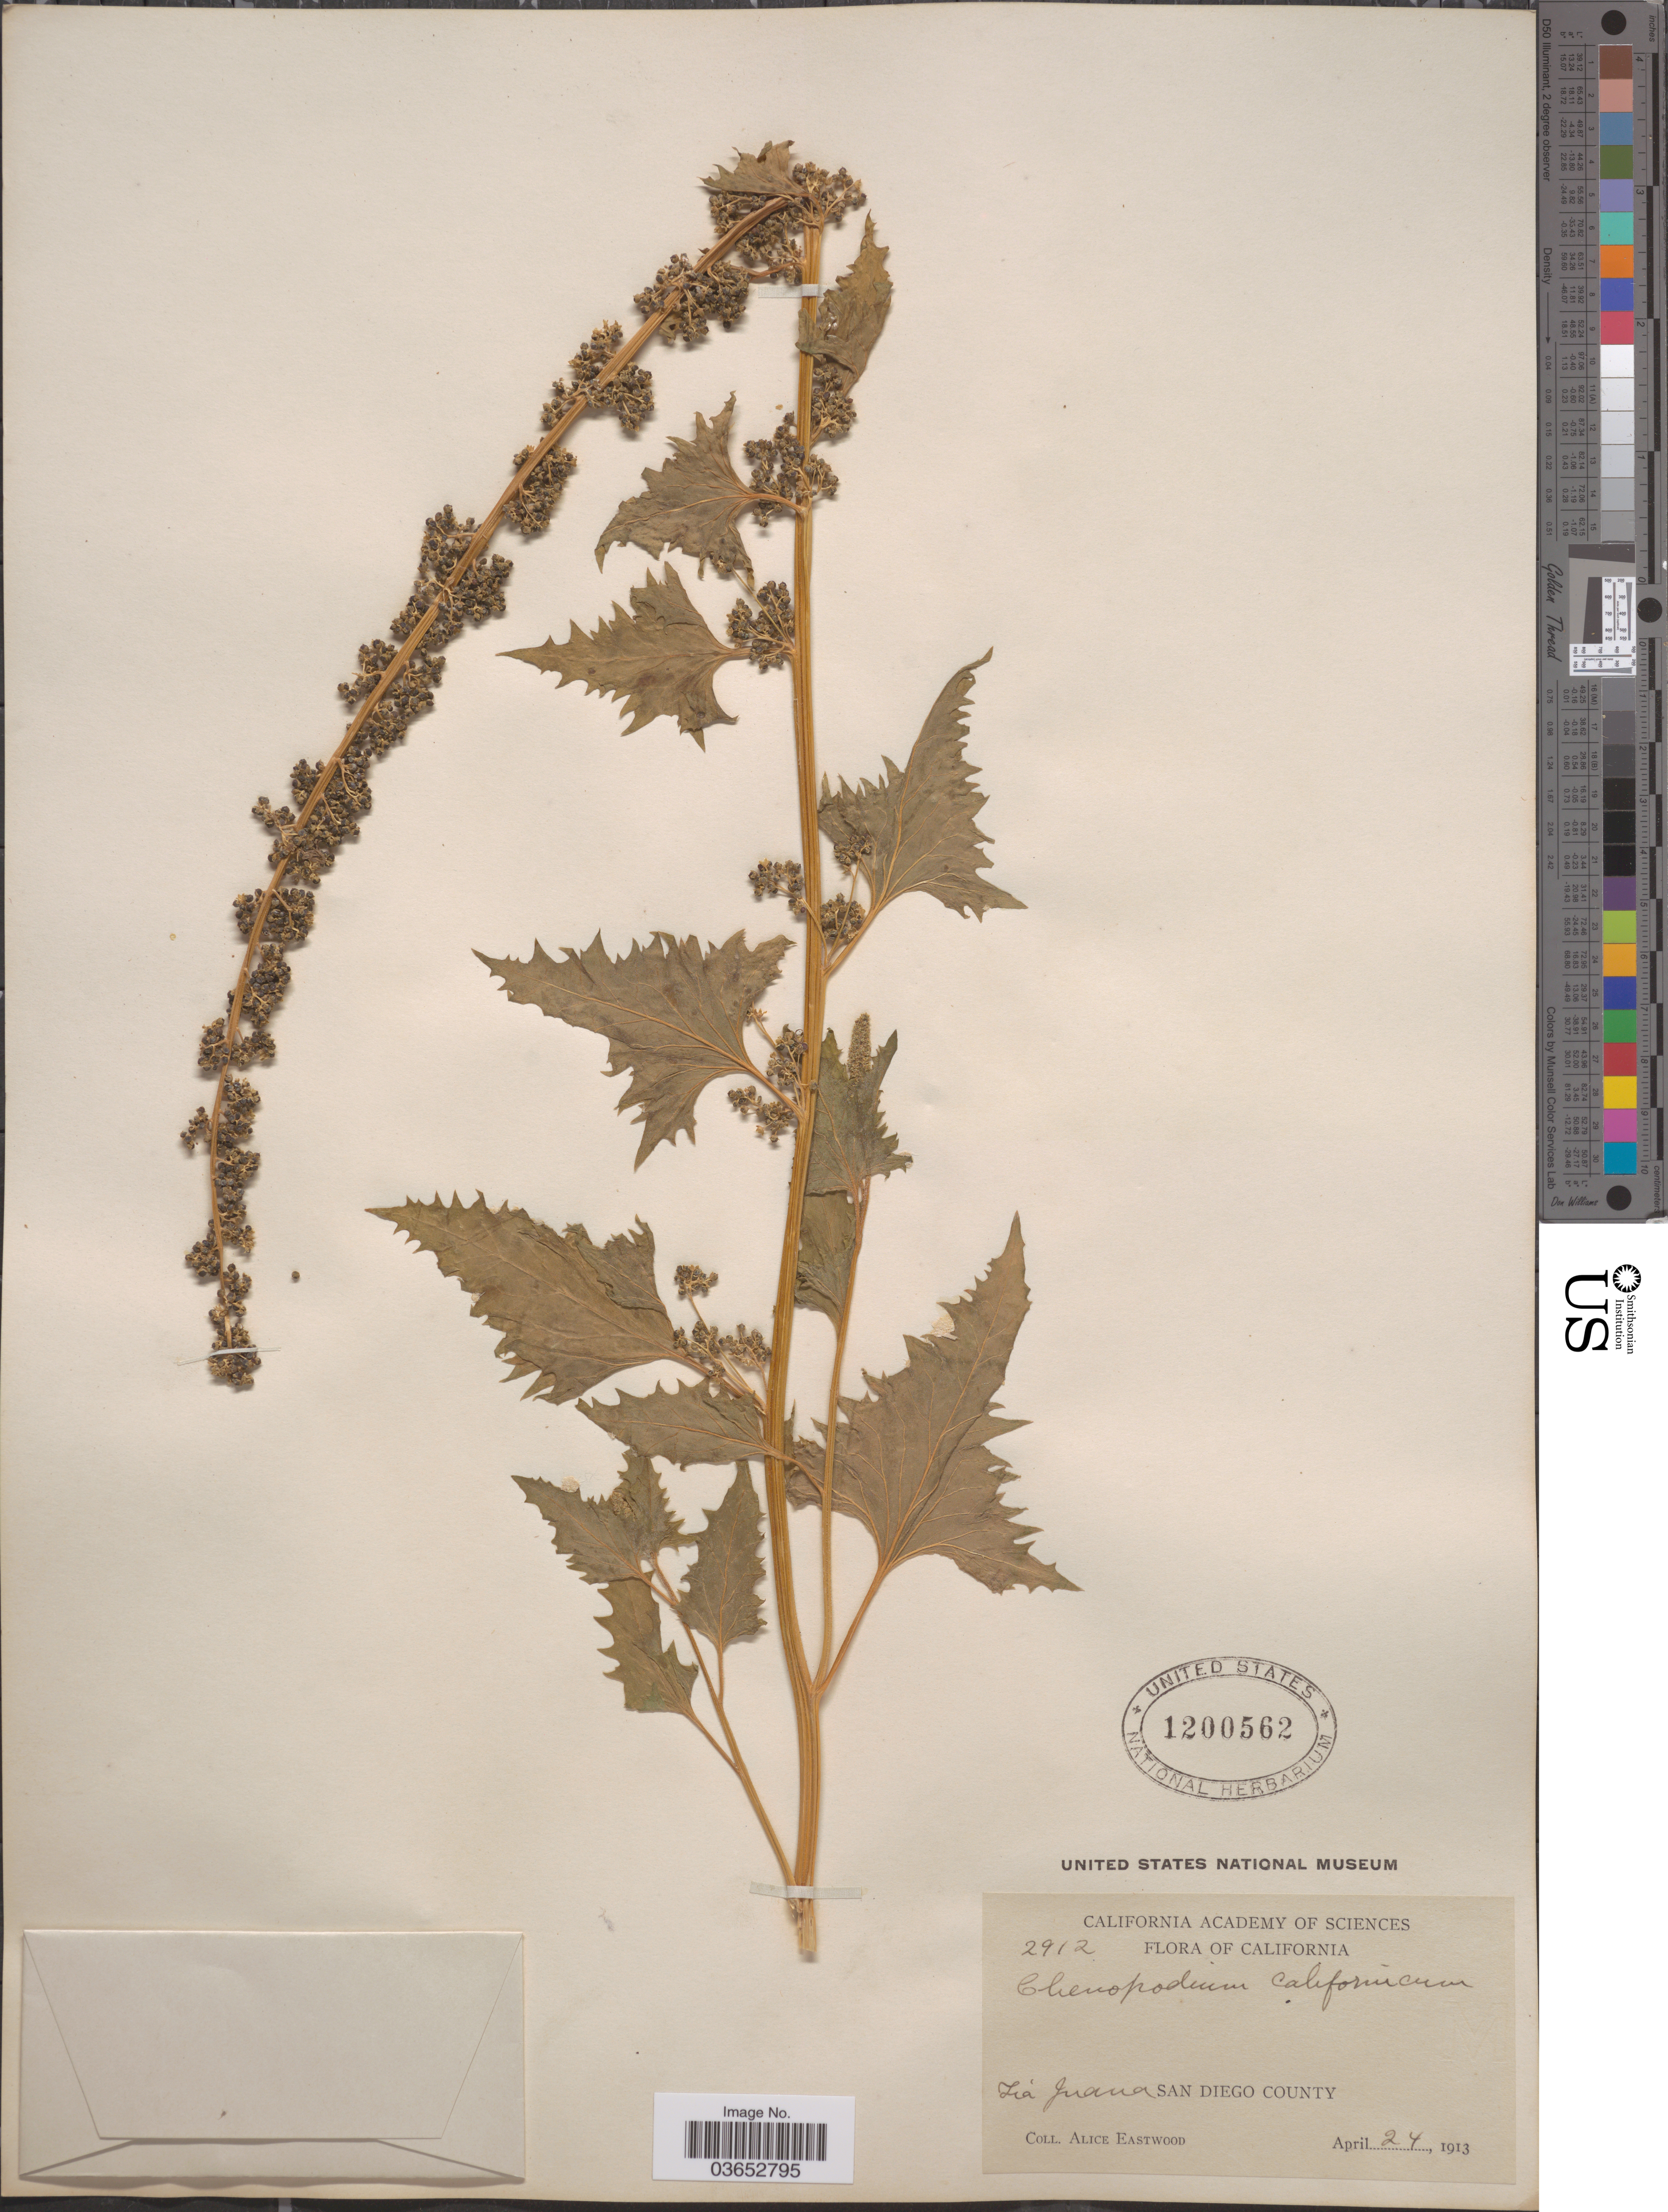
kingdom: Plantae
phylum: Tracheophyta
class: Magnoliopsida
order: Caryophyllales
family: Amaranthaceae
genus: Chenopodium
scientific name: Chenopodium californicum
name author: S. Watson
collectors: A. Eastwood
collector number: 2912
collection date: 1913-04-24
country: United States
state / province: California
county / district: San Diego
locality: Tia Juana San Diego County.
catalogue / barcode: US 1200562